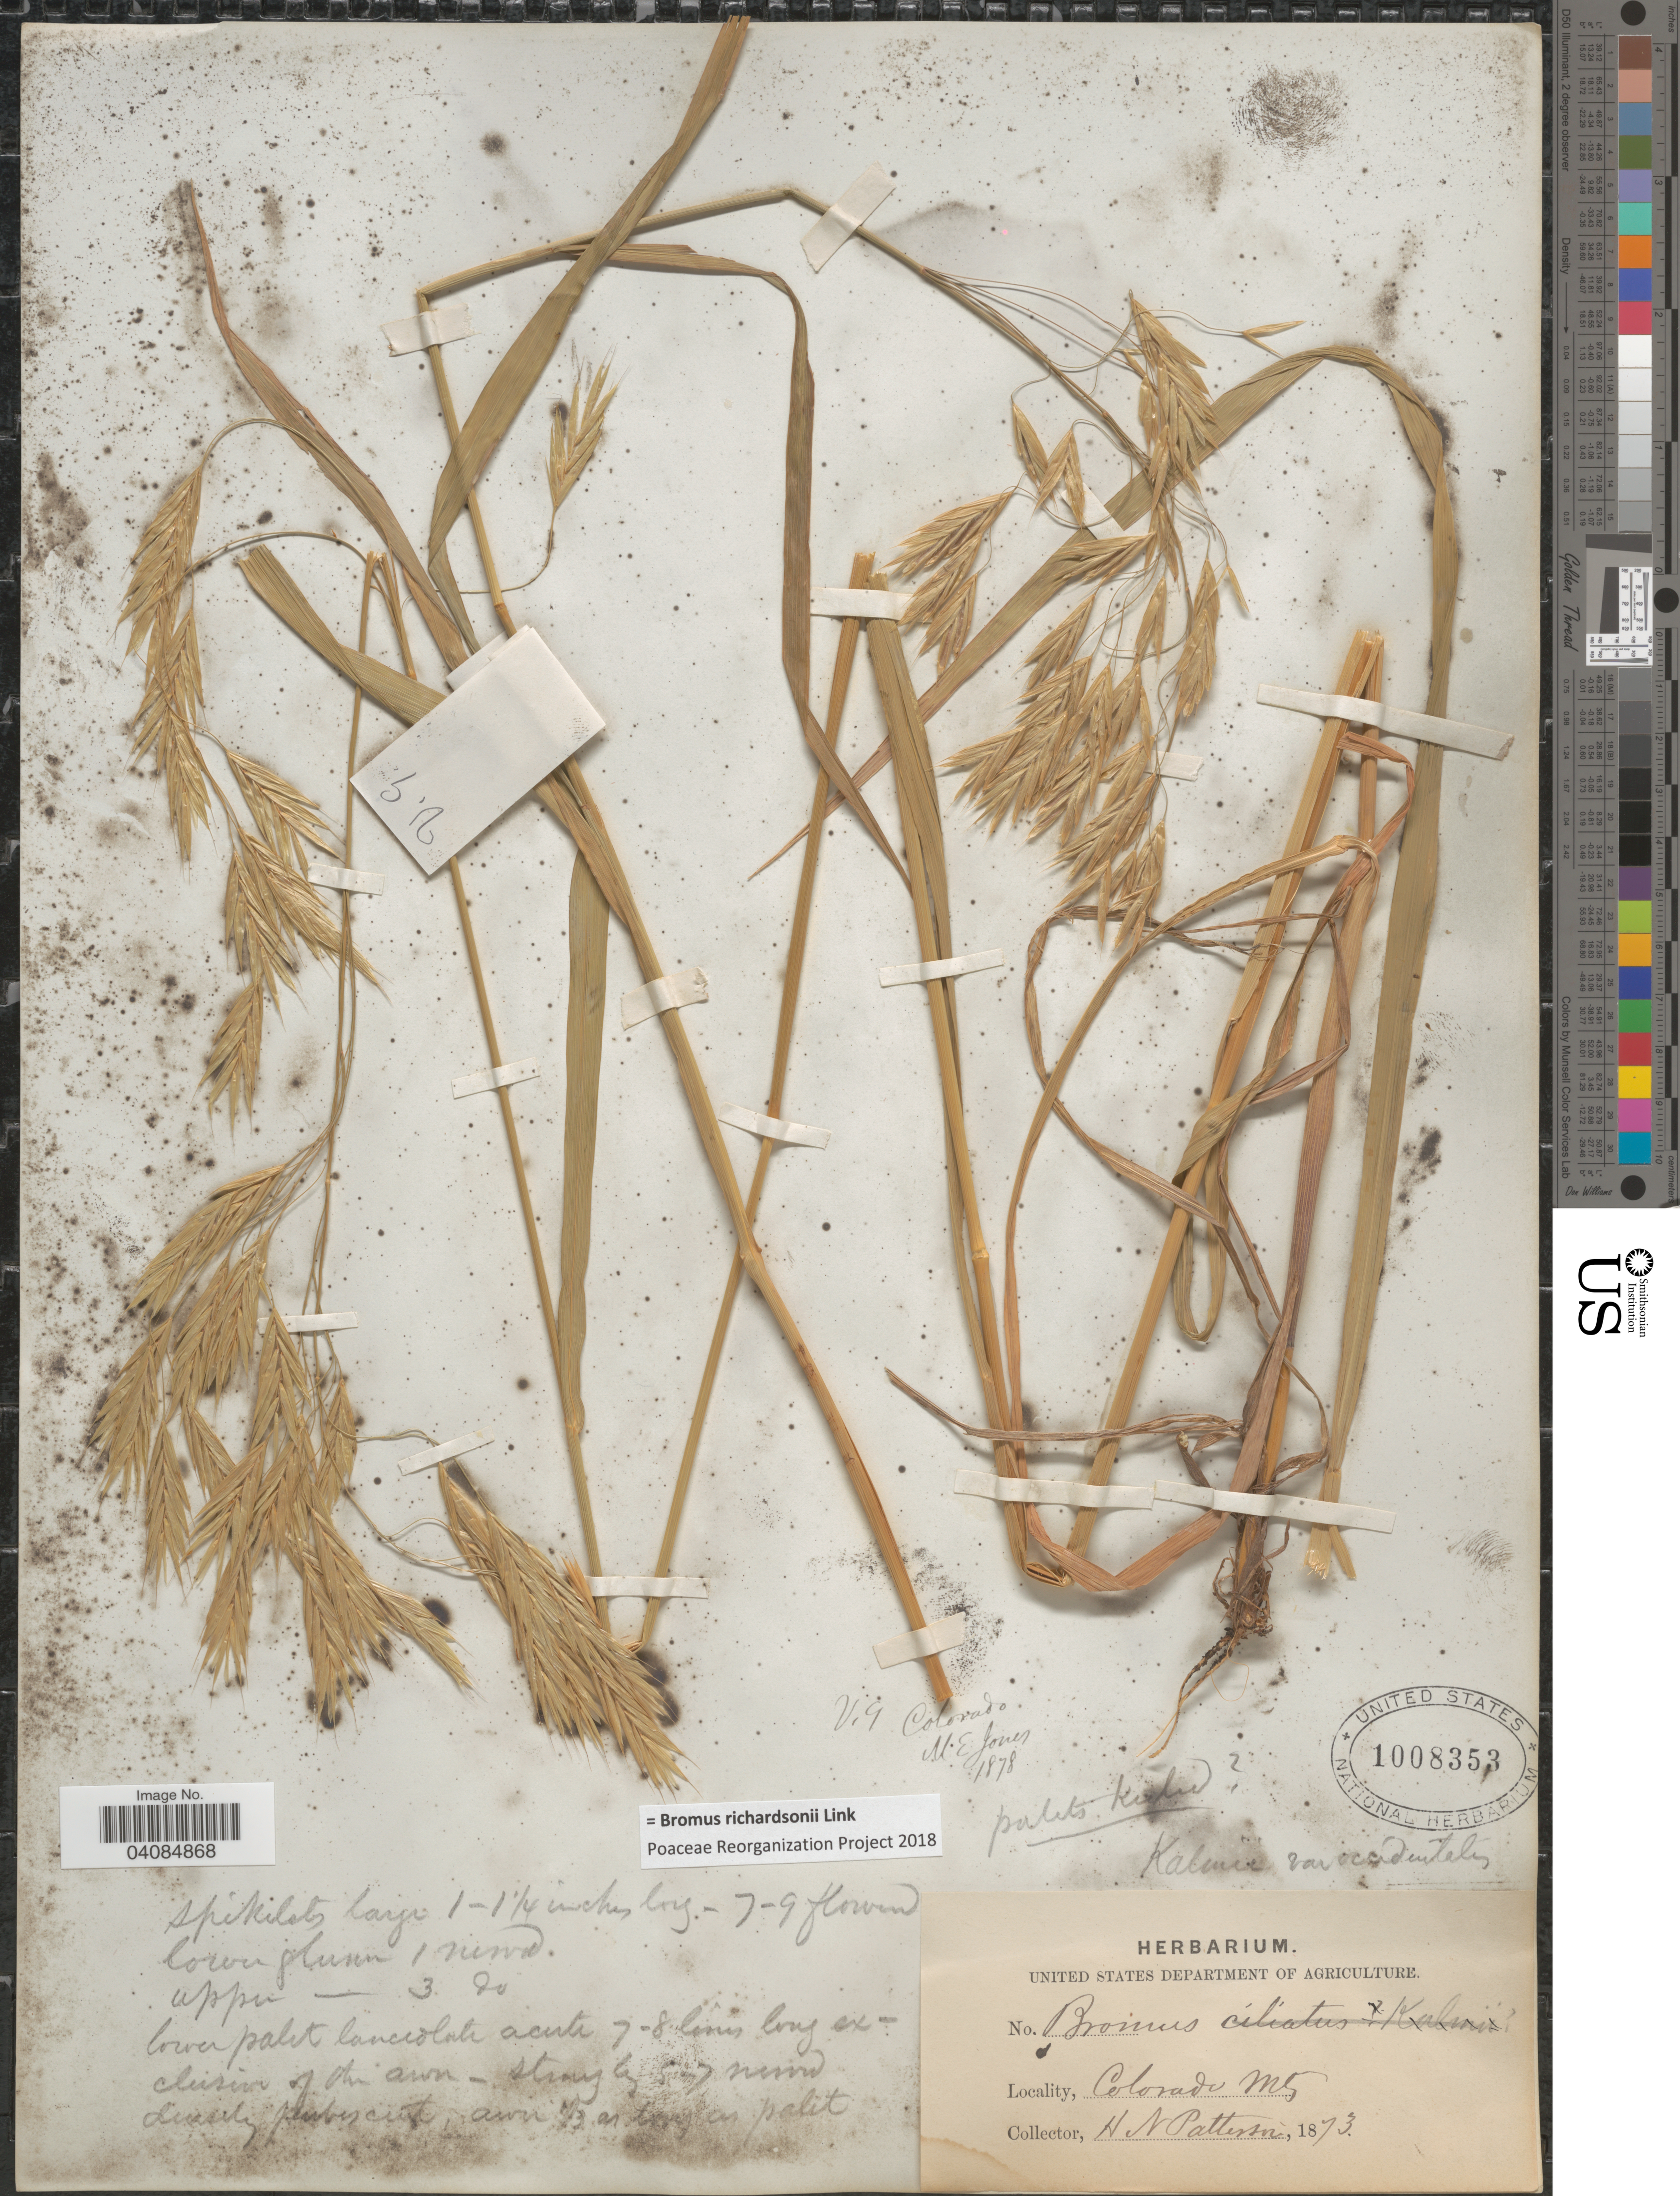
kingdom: Plantae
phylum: Tracheophyta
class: Liliopsida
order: Poales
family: Poaceae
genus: Bromus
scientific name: Bromus racemosus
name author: L.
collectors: H. N. Patterson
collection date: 1873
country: United States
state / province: Colorado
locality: Colorado Mts.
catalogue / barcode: US 1008353